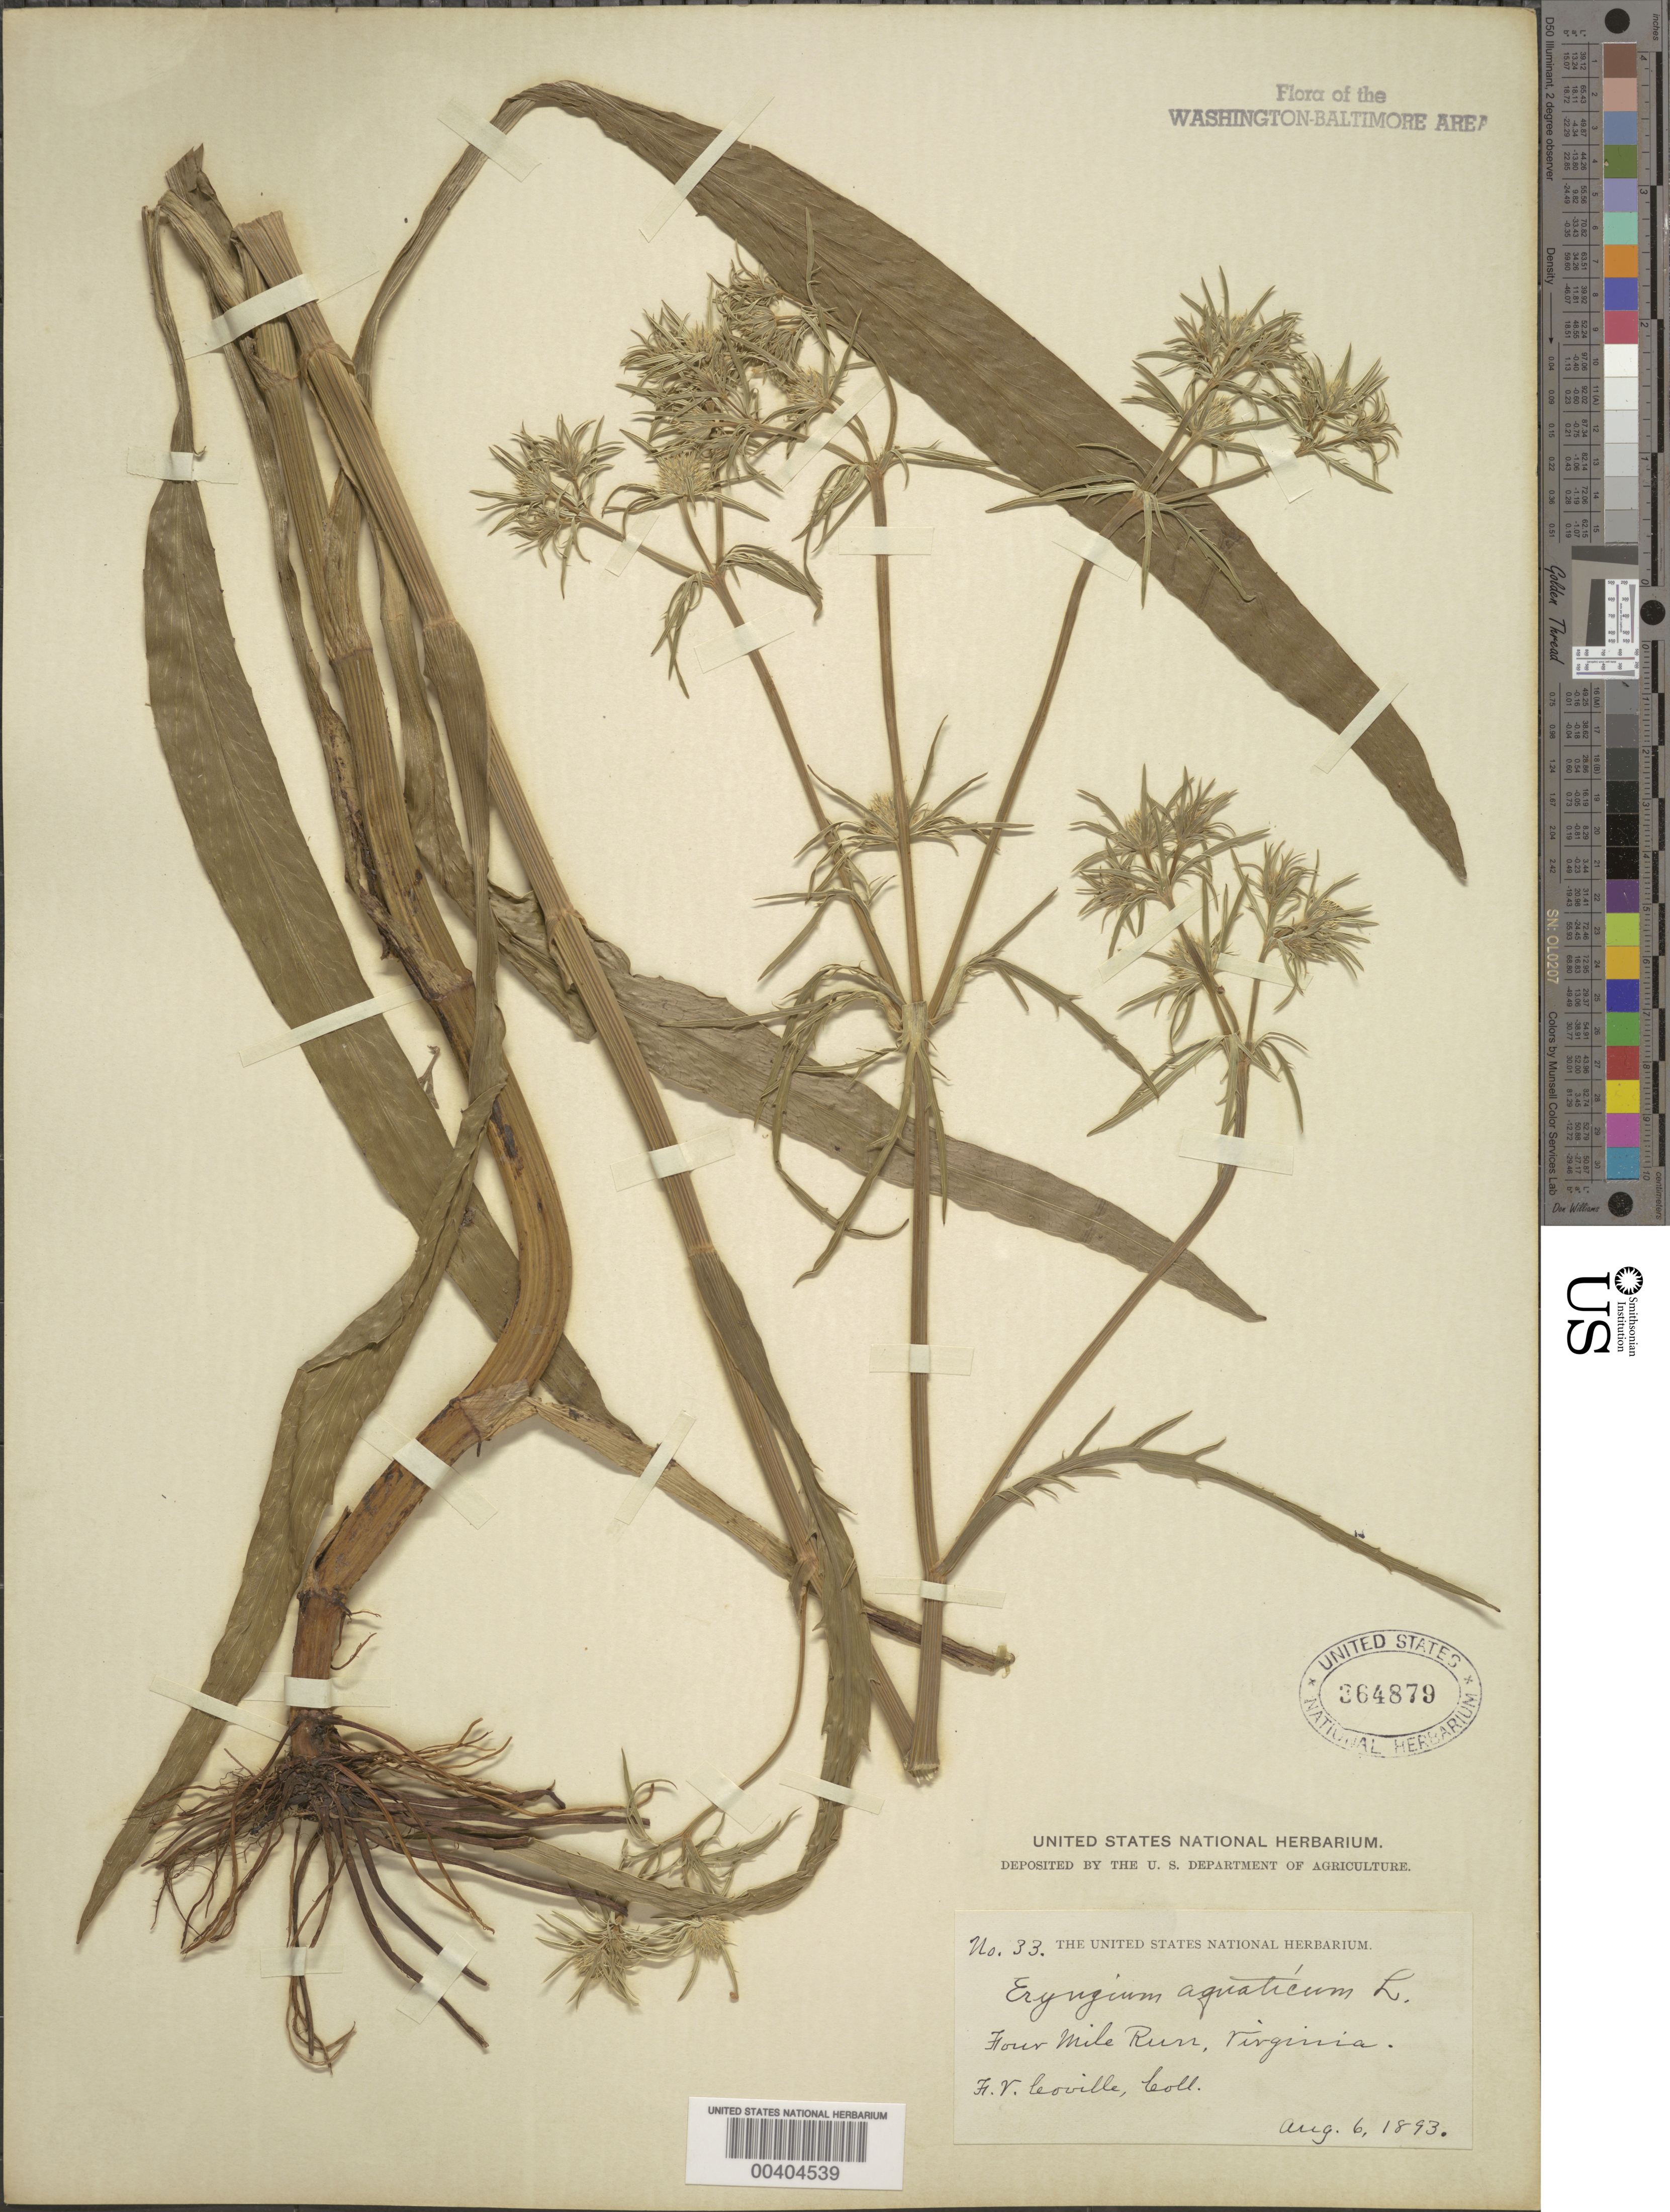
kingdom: Plantae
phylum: Tracheophyta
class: Magnoliopsida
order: Apiales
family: Apiaceae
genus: Eryngium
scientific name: Eryngium aquaticum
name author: L.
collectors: F. V. Coville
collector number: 33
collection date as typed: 06 Aug 1893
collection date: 1893-08-06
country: United States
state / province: Virginia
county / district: Arlington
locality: Four Mile Run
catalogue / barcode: US 364879